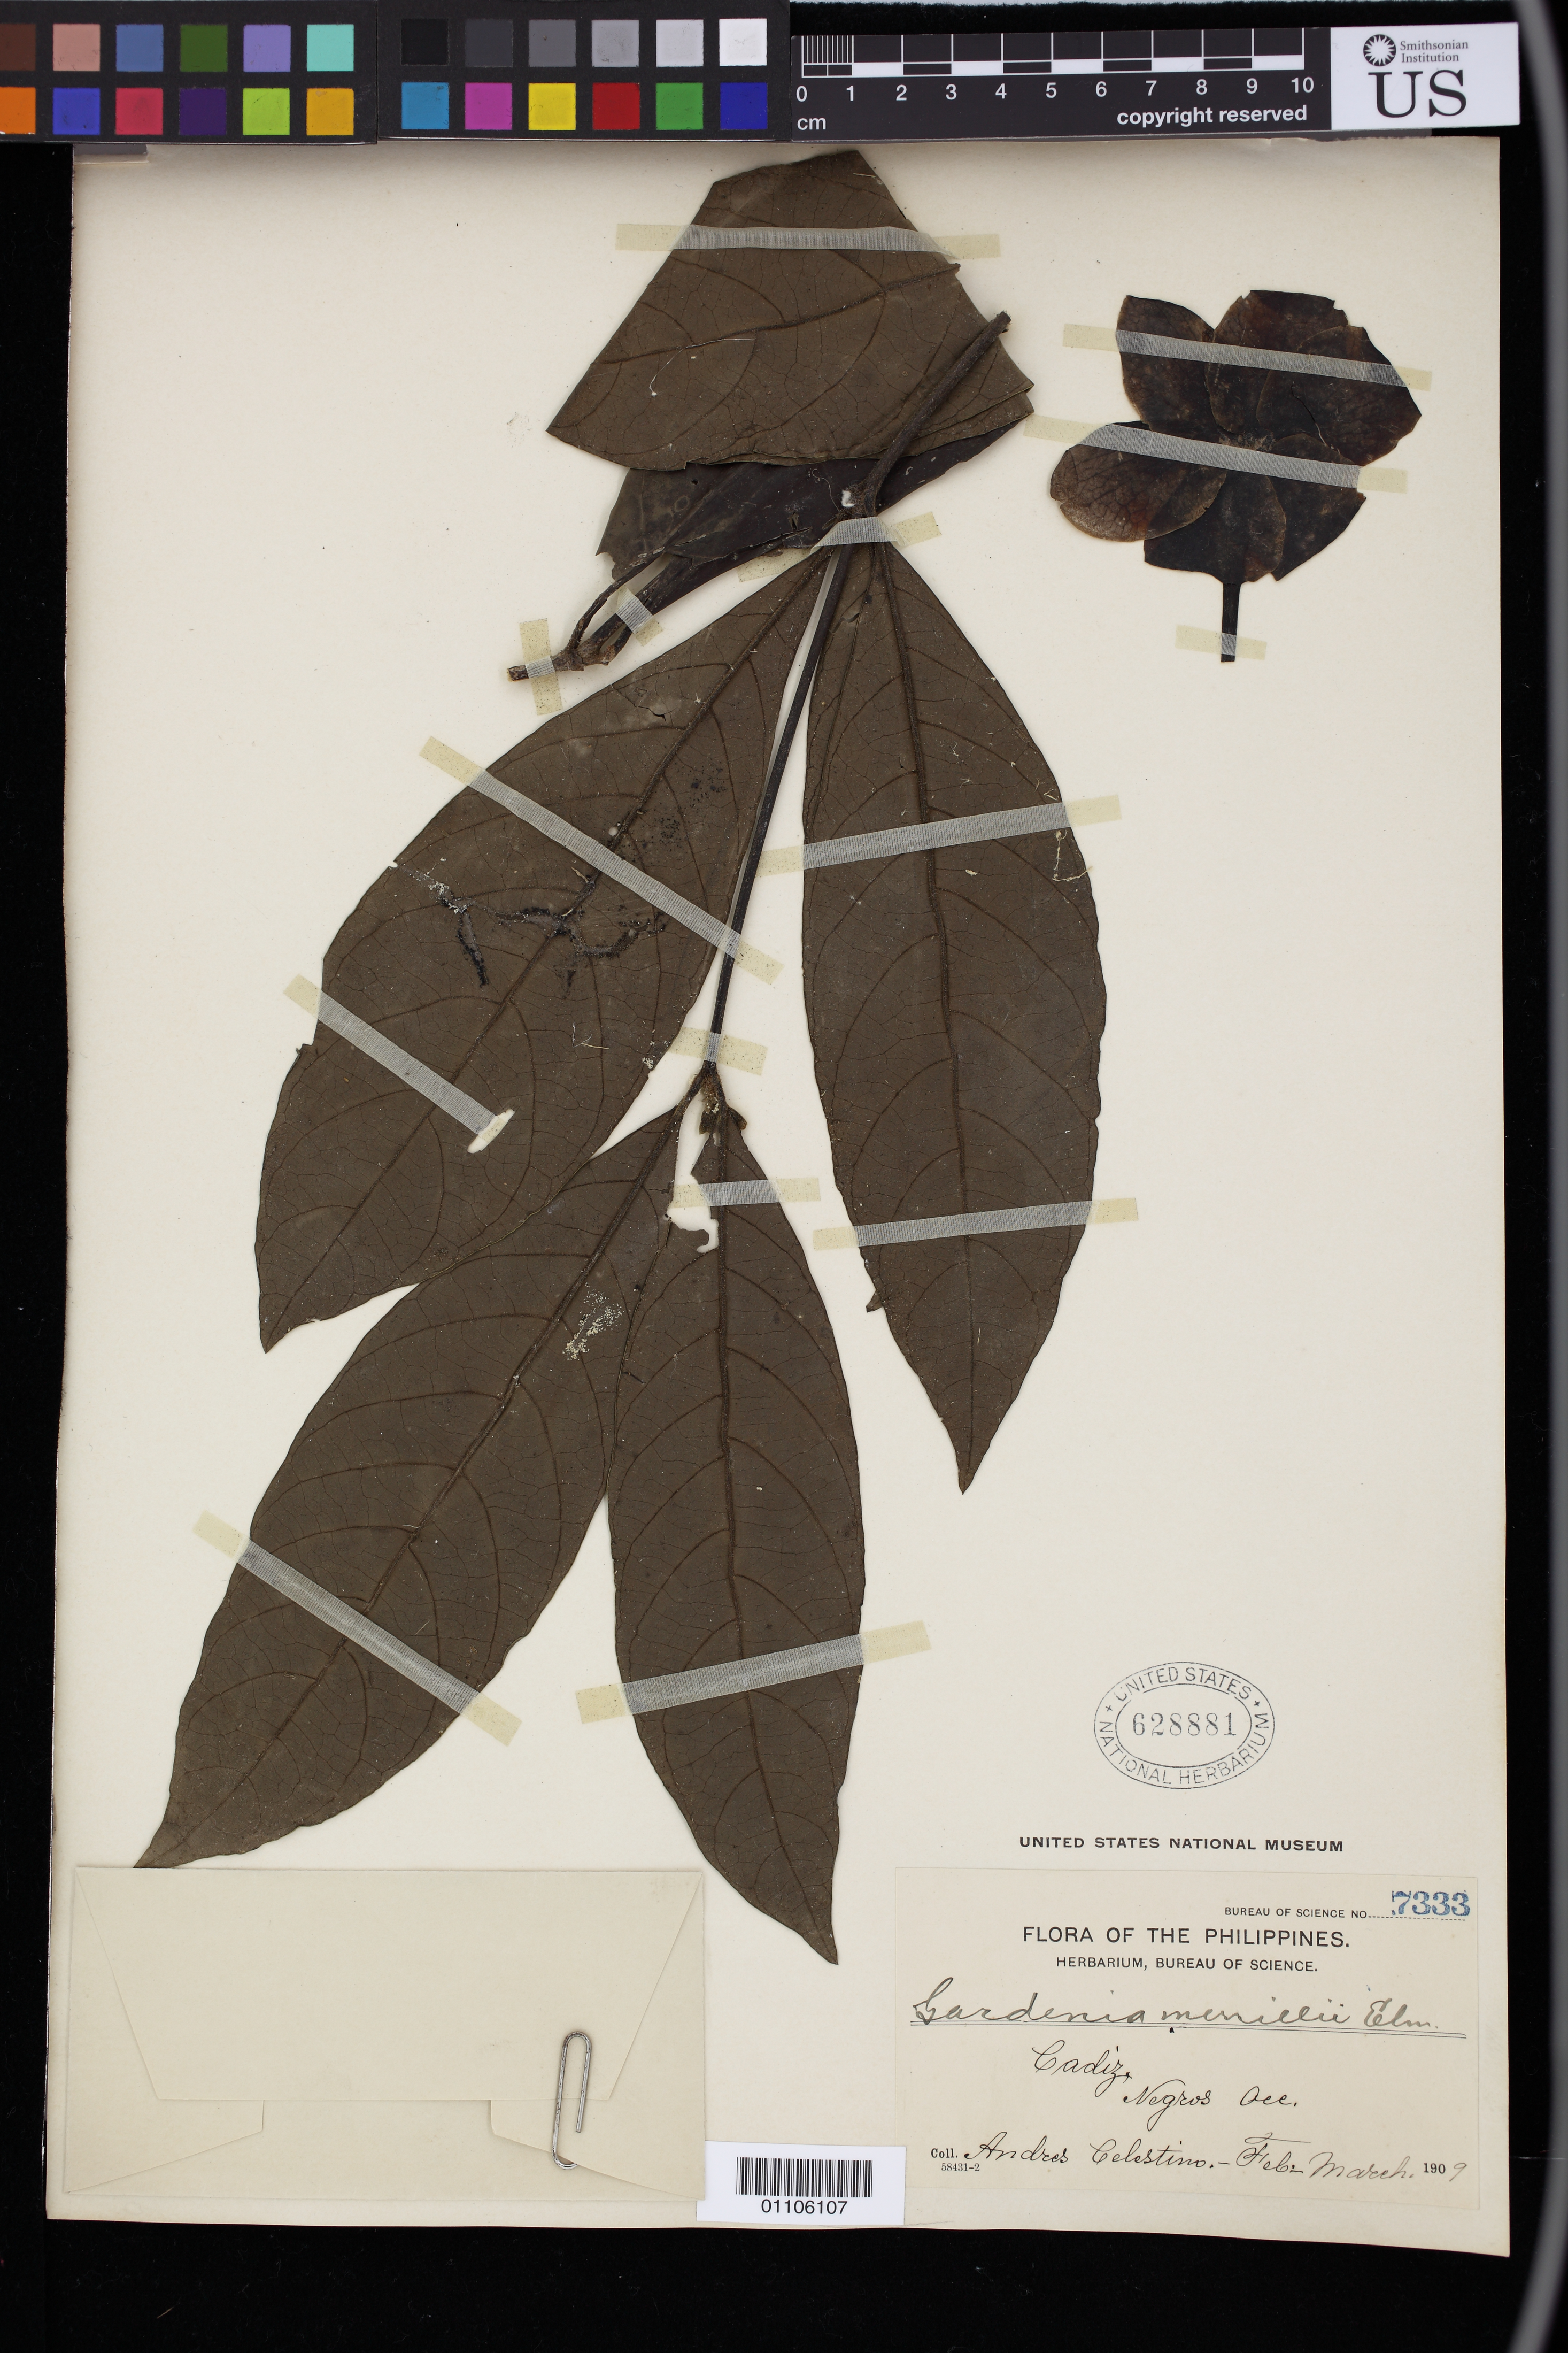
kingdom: Plantae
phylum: Tracheophyta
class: Magnoliopsida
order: Gentianales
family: Rubiaceae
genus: Gardenia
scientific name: Gardenia negrosensis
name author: Merr.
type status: Isolectotype; Paratype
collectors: A. Celestino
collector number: Bur. Sci. 7333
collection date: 1909-02/1909-03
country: Philippines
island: Negros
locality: Cadiz, Negros Occ.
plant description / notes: Original type as designated is For. Bur. 7255; "neotypified" by Pereira & Ridsdale (2012) but Celestino 7333 is one of several additional collections cited in protologue (i.e., paratypes) and therefore this is an isolectotype.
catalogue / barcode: US 628881